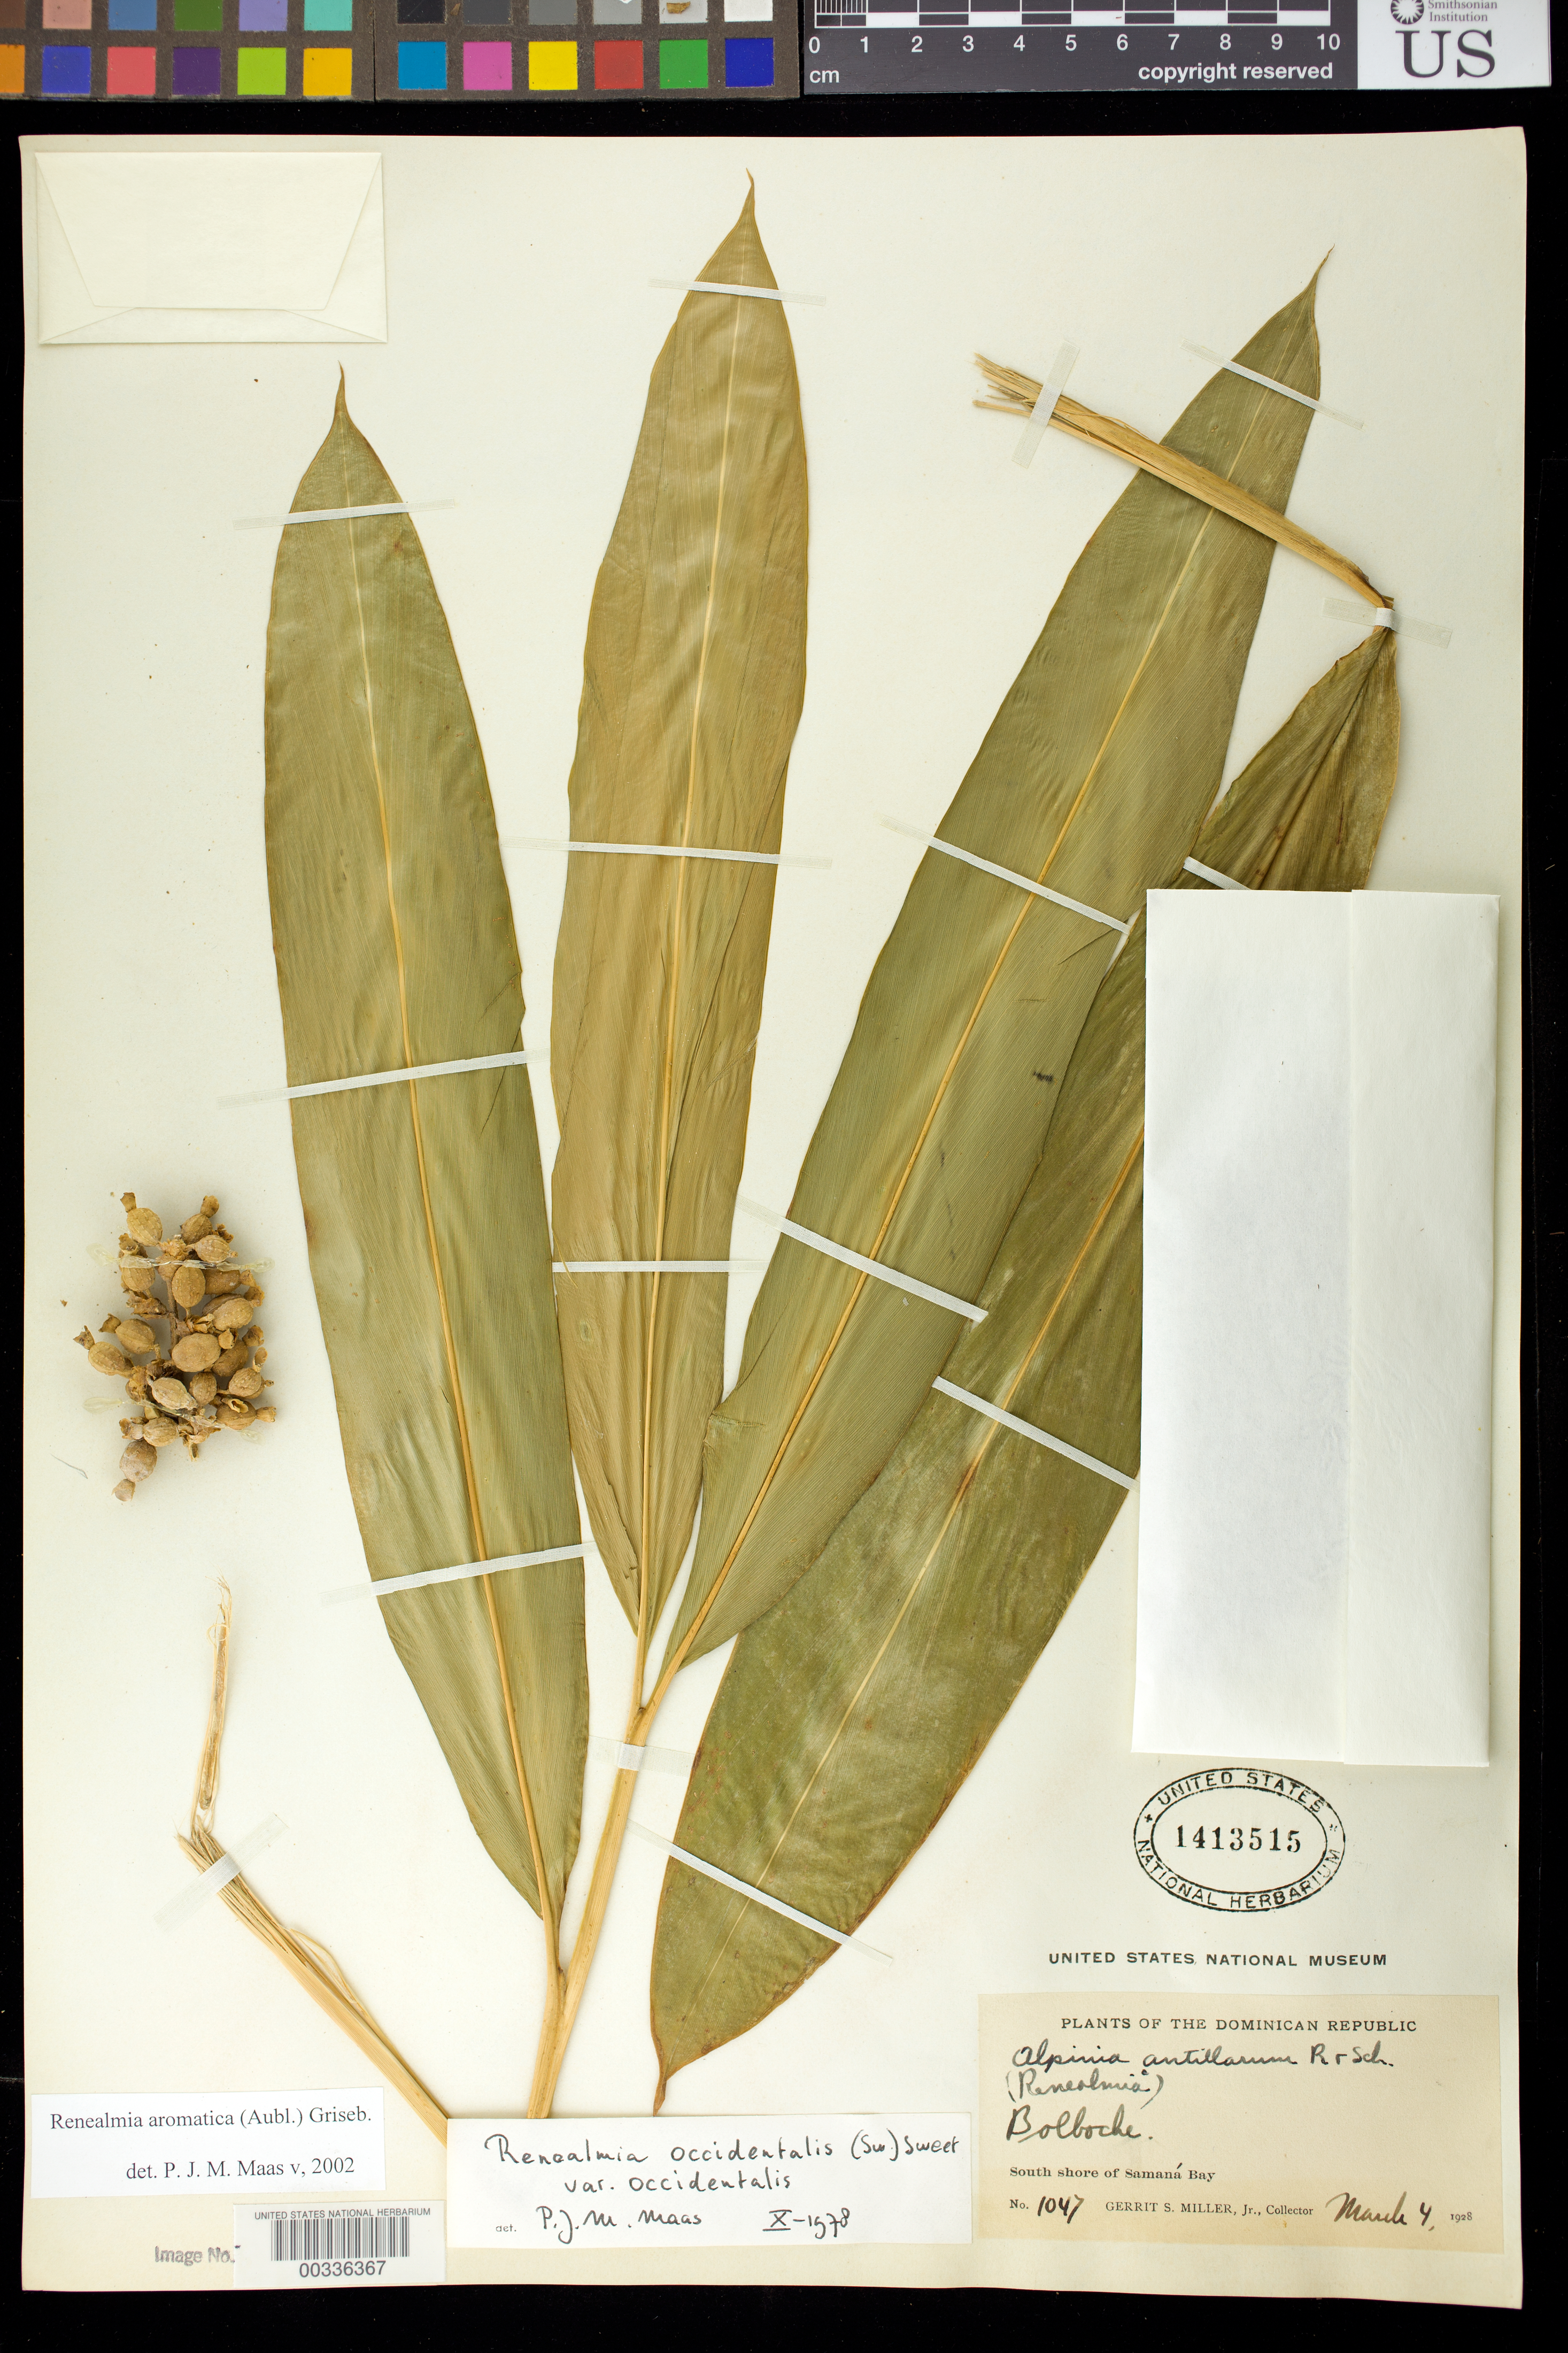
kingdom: Plantae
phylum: Tracheophyta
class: Liliopsida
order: Zingiberales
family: Zingiberaceae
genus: Renealmia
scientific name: Renealmia aromatica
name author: (Aubl.) Griseb.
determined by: Maas, Paul J. M.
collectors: G. S. Miller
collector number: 1047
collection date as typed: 04 Mar 1928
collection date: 1928-03-04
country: Dominican Republic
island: Hispaniola Island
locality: Bolboche, s shore of samana bay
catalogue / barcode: US 1413515